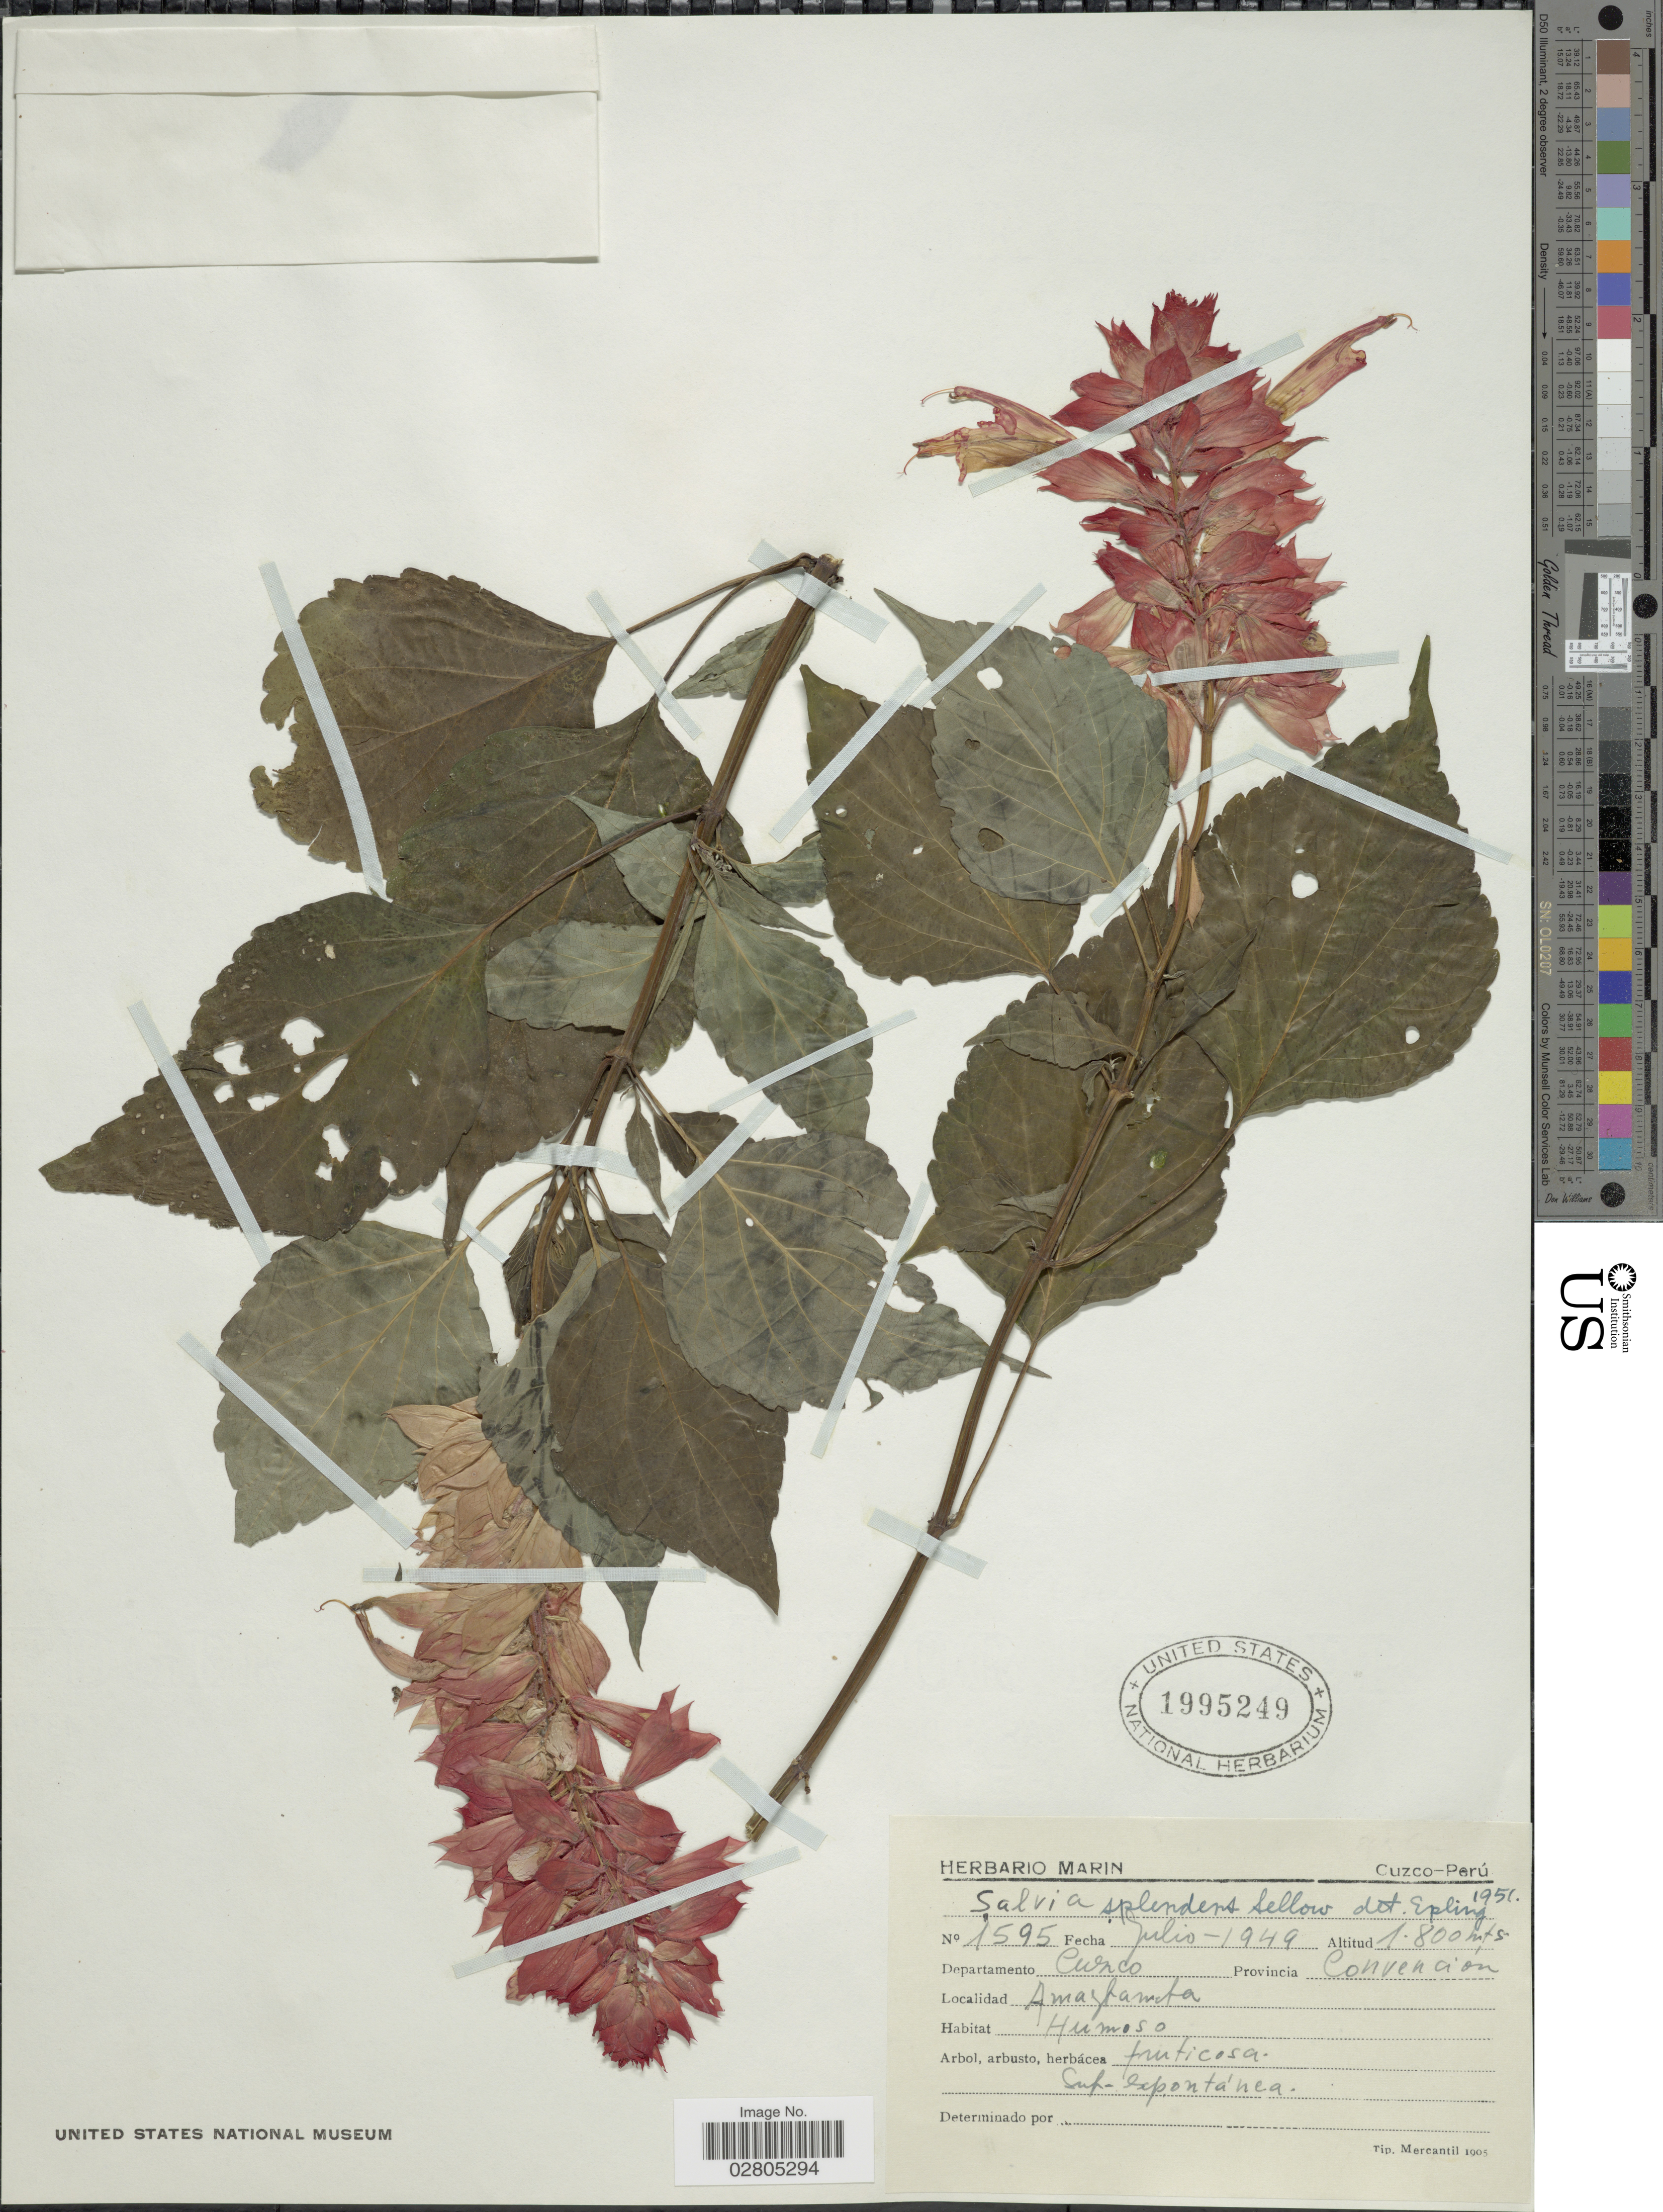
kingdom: Plantae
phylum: Tracheophyta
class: Magnoliopsida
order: Lamiales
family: Lamiaceae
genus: Salvia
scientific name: Salvia splendens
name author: Sellow ex Nees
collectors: ex herb. Marin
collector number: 1595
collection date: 1949-07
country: Peru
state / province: Cusco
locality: Amaybamba, Provincia Convención, Departamento Cuzco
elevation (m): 1800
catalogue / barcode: US 1995249